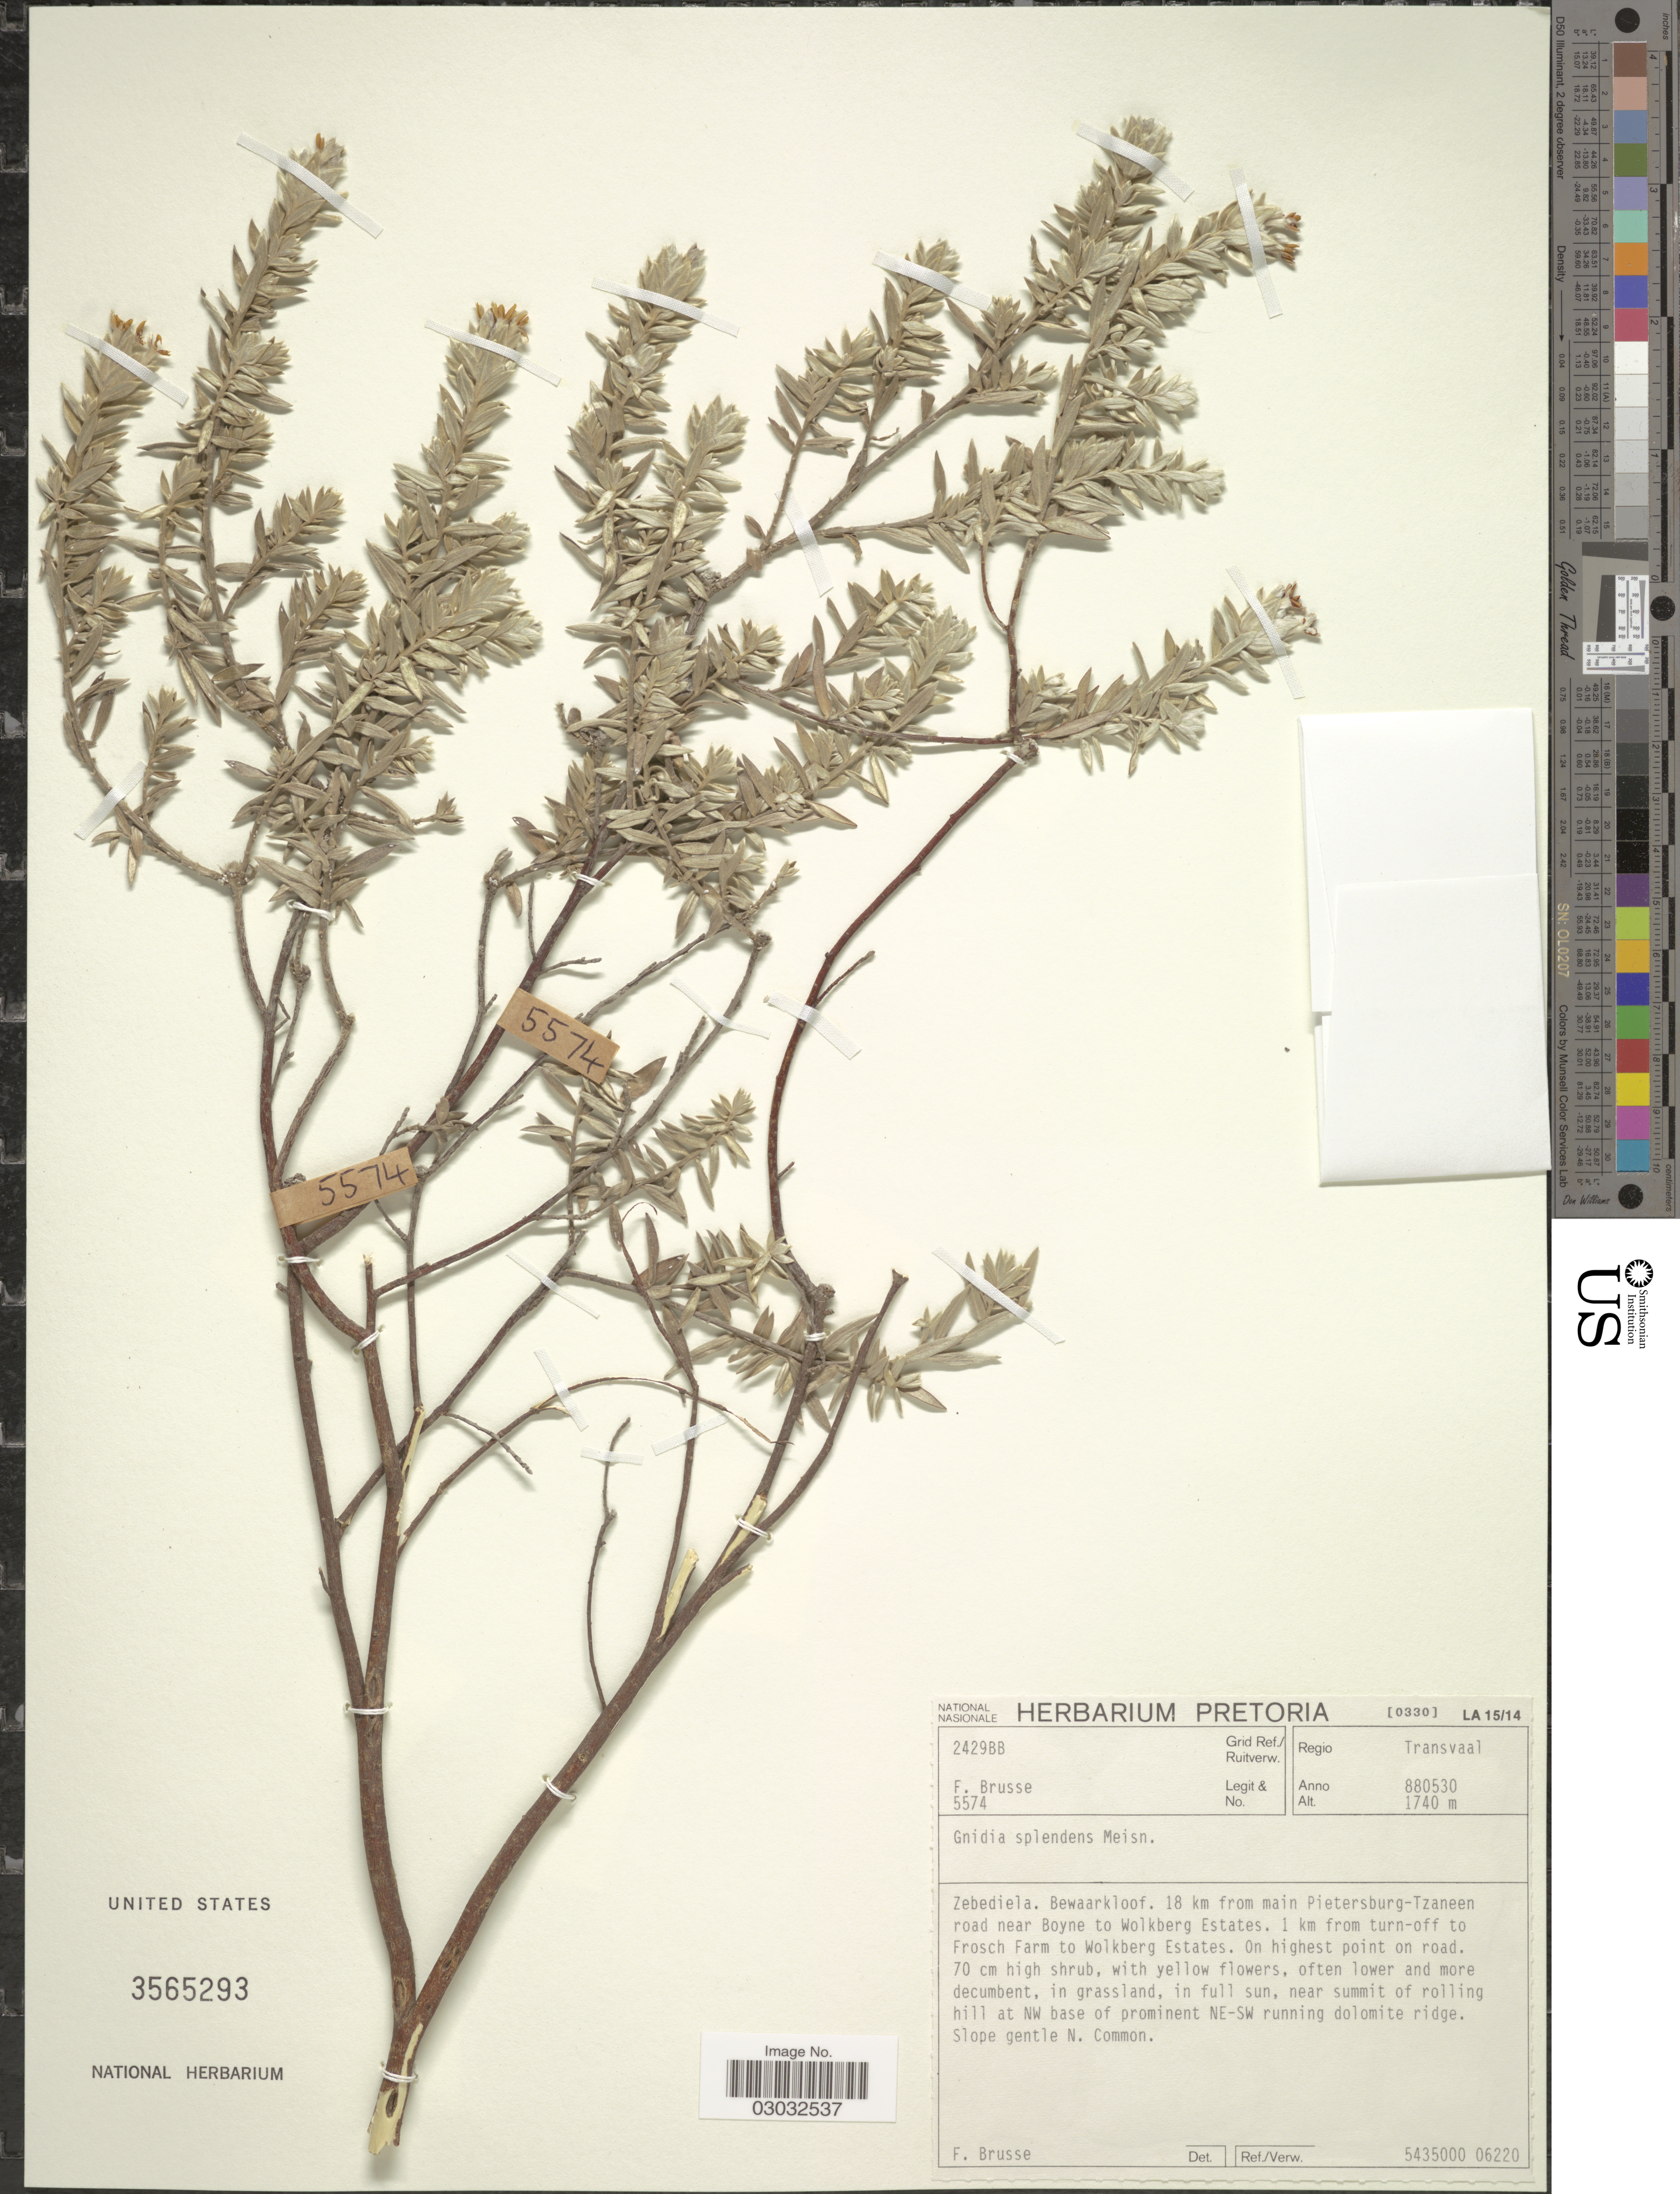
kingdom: Plantae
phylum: Tracheophyta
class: Magnoliopsida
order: Malvales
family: Thymelaeaceae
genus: Lasiosiphon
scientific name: Lasiosiphon splendens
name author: (Meisn.) Endl.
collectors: F. A. Brusse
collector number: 5574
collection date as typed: Transcribed d/m/y: 30/5/88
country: South Africa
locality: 2429BB Grid Ref./ Ruitverw. Regio Transvaal. Zebediela. Bewaarkloof. 18 km from main Pietersburg-Tzaneen road near Boyne to Wolkberg Estates. 1 km from turn-off to Frosch Farm to Wolkberg Estates. On highest point on road.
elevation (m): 1740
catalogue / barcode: US 3565293